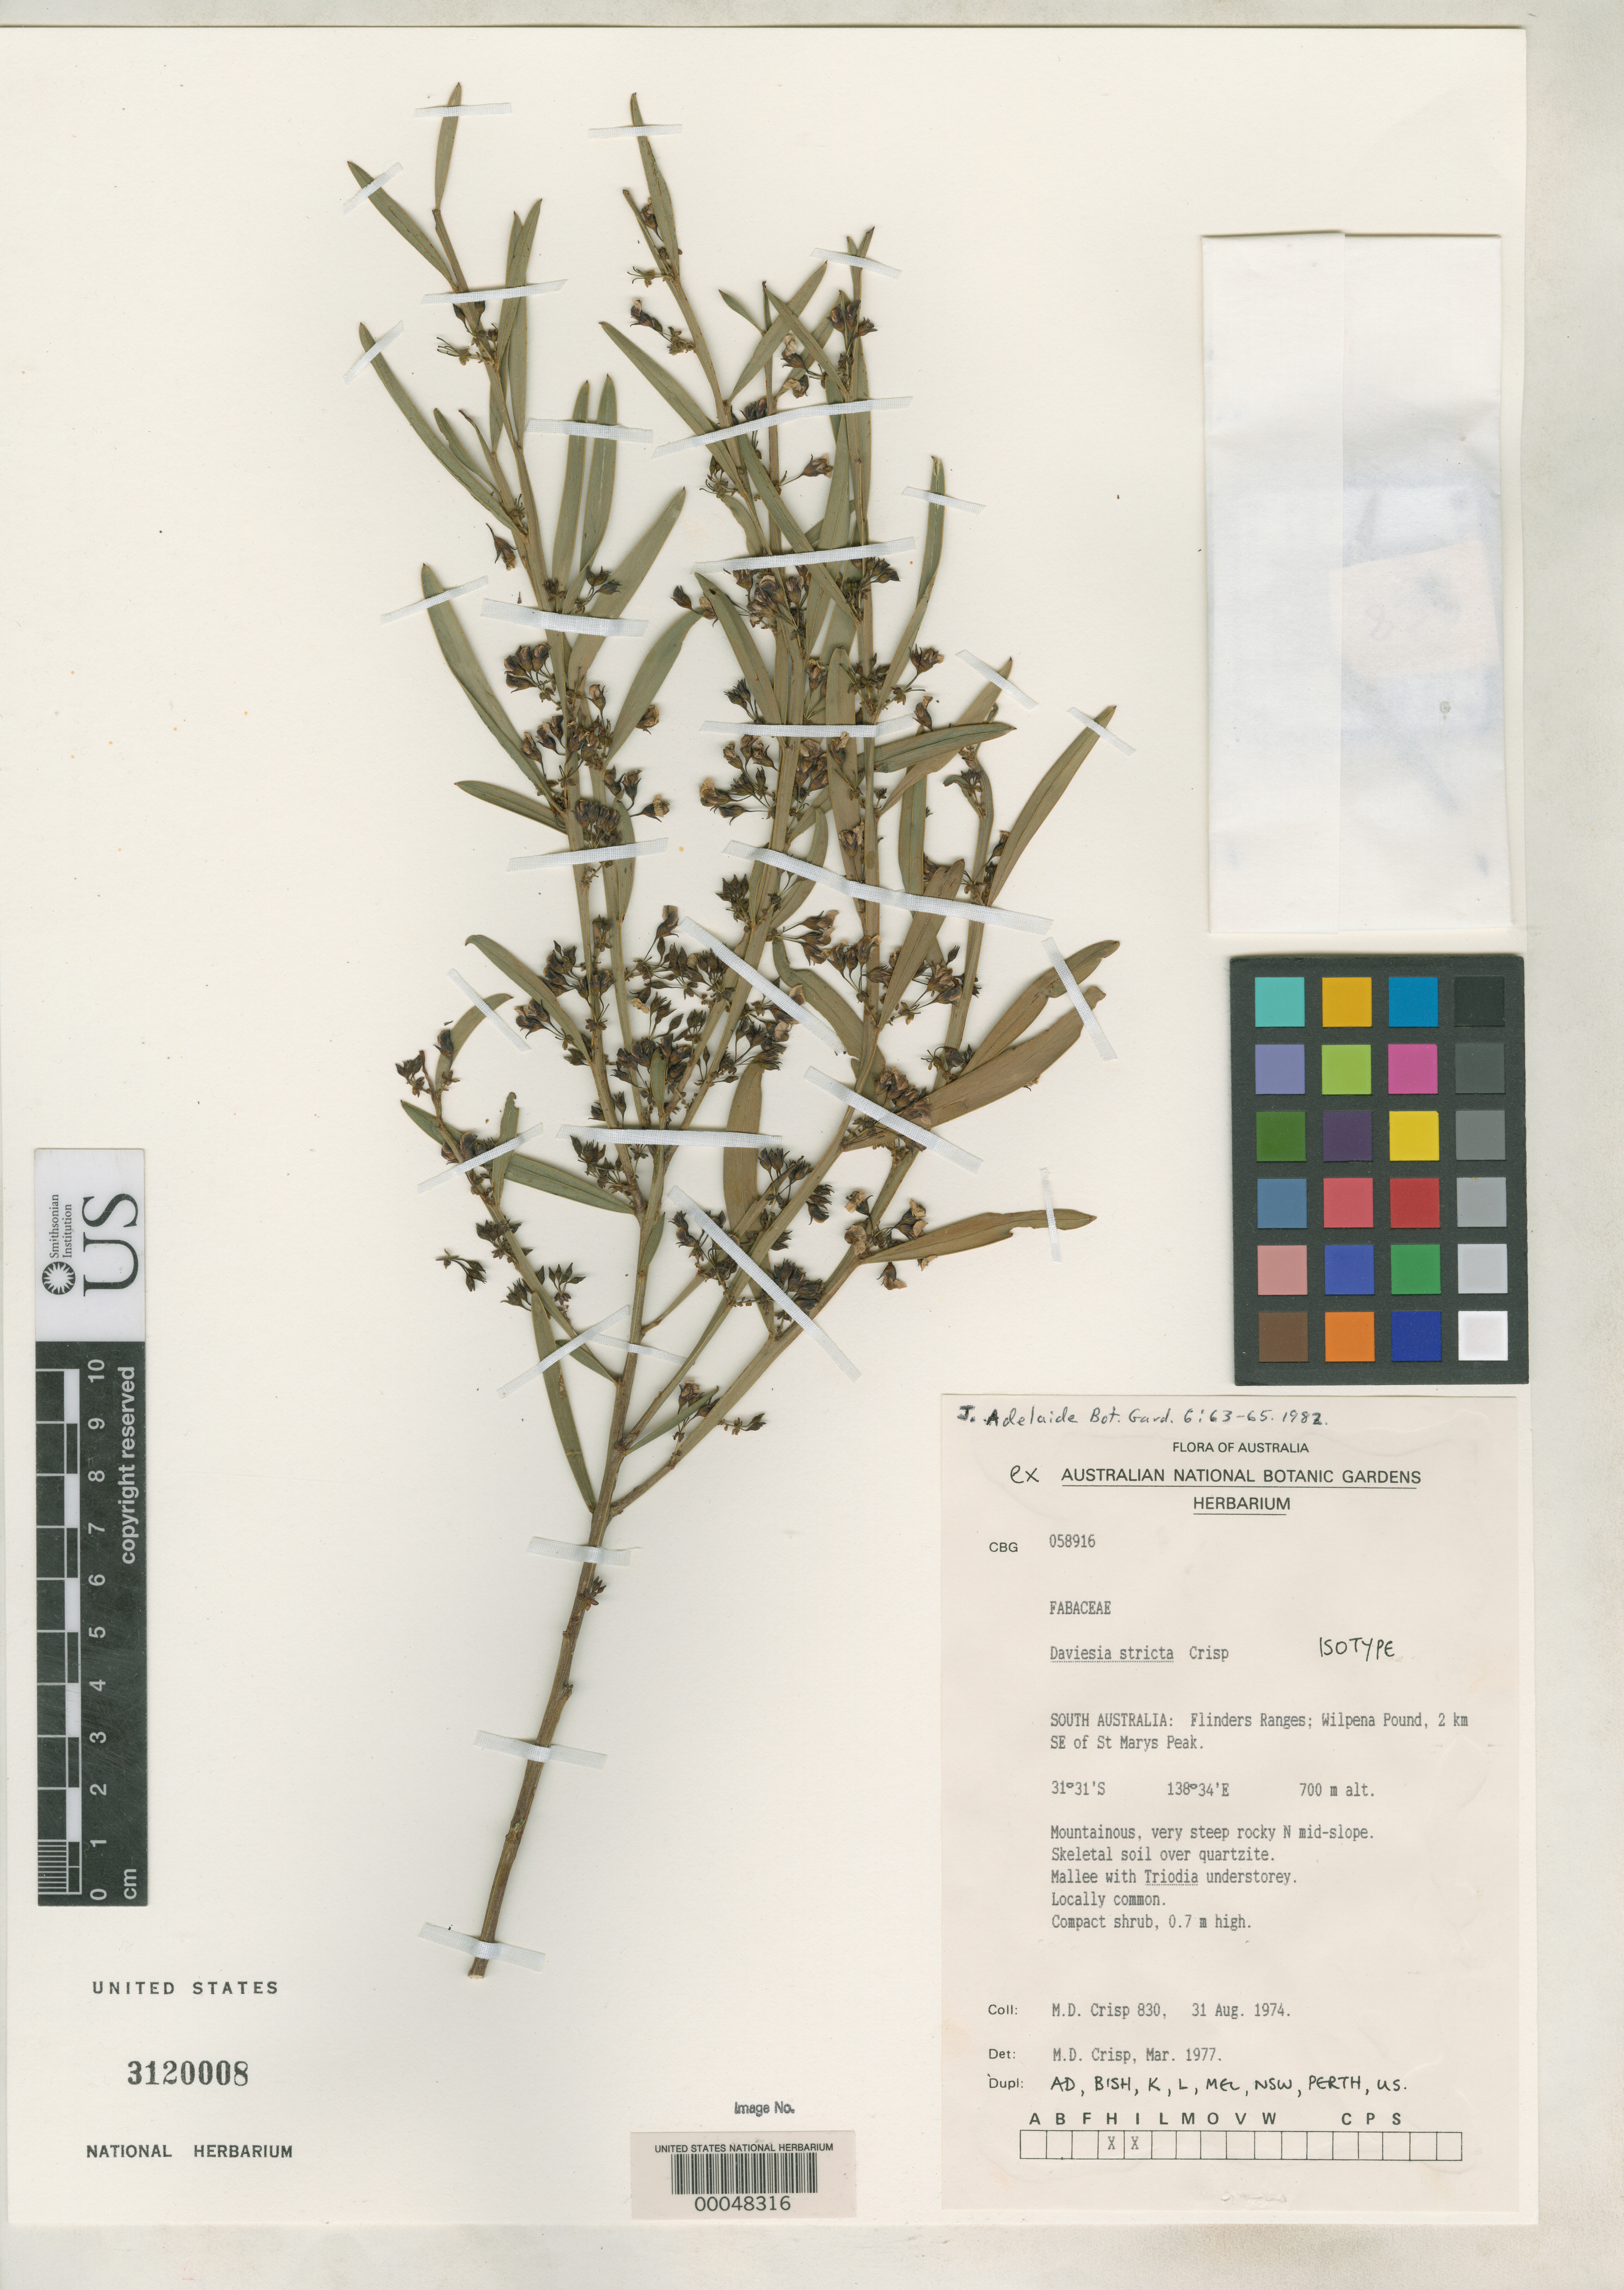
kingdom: Plantae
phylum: Tracheophyta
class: Magnoliopsida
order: Fabales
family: Fabaceae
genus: Daviesia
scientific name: Daviesia stricta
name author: Crisp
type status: Isotype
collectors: M. Crisp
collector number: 830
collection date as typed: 31 Aug 1974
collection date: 1974-08-31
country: Australia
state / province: South Australia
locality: Flinders Ranges, Wilpena Pound, 2 km. SE of St. Mary's Peak.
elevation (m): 700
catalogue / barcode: US 3120008